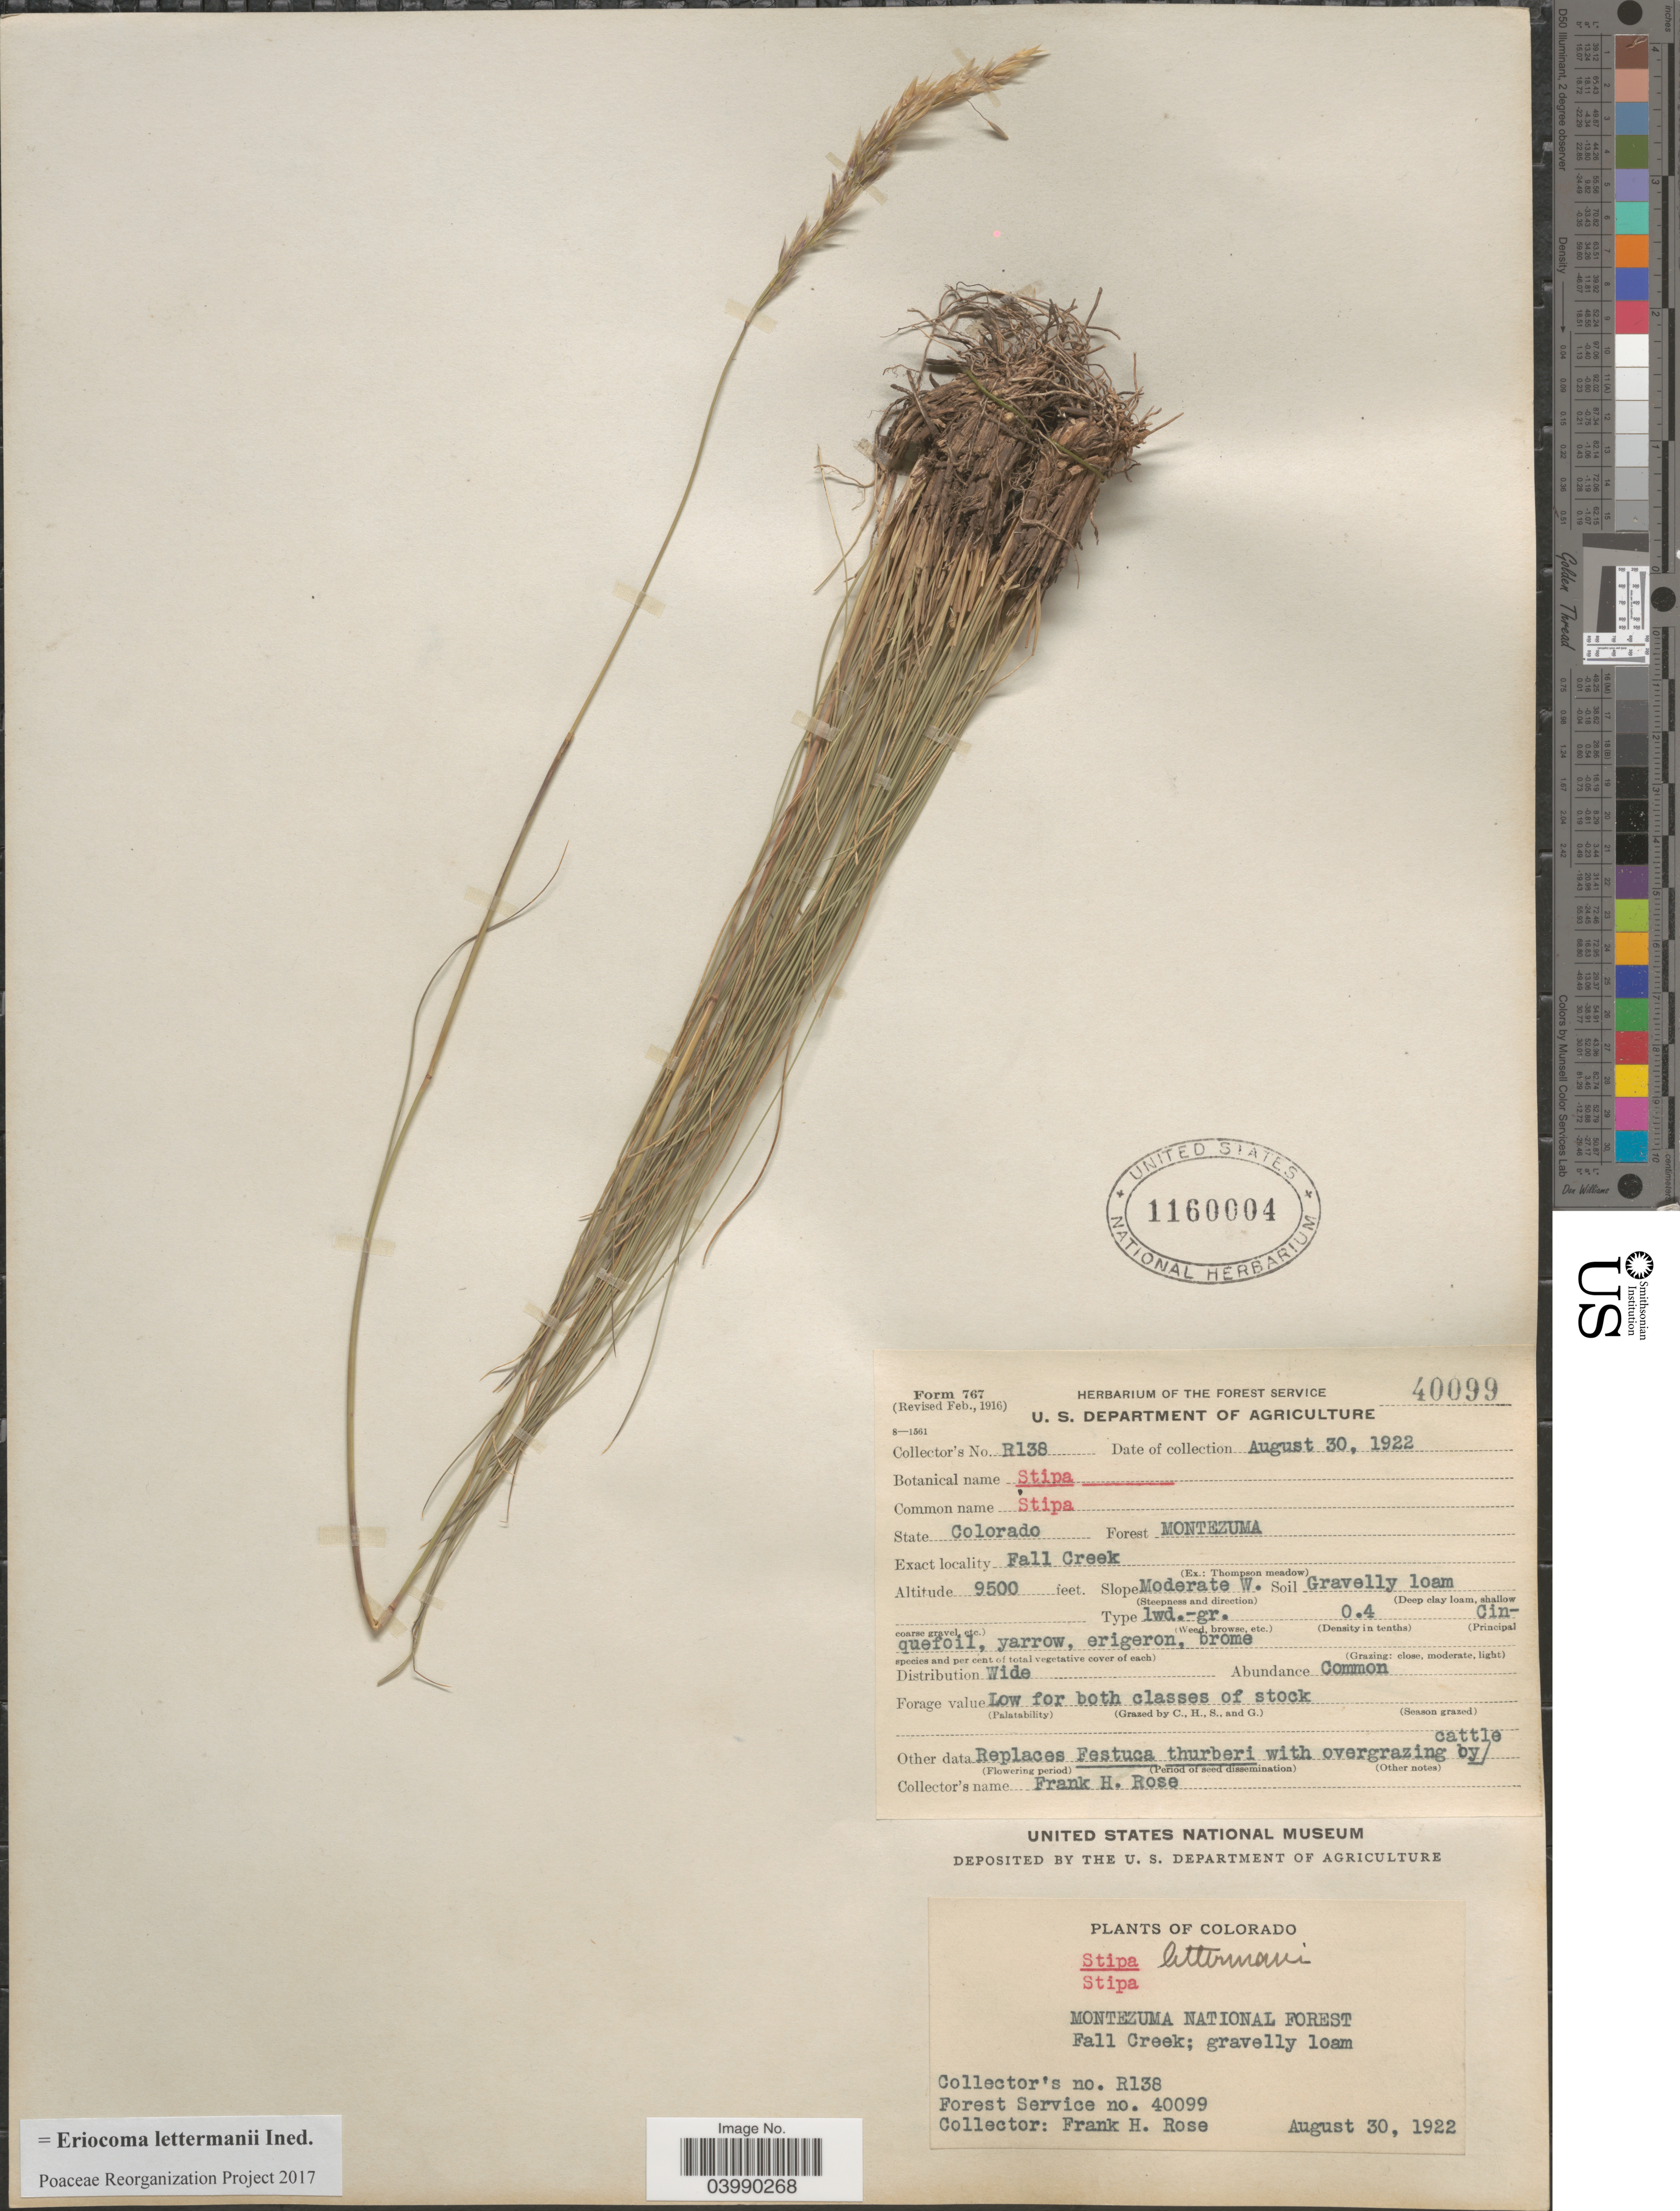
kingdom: Plantae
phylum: Tracheophyta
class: Liliopsida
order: Poales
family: Poaceae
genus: Eriocoma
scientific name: Eriocoma lettermanii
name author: (Vasey) Romasch.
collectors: F. H. Rose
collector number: R138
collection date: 1922-08-30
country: United States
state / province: Colorado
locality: Forest Montezuma. Fall Creek. Slope Moderate W. Montezuma National Forest.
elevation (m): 2896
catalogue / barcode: US 1160004